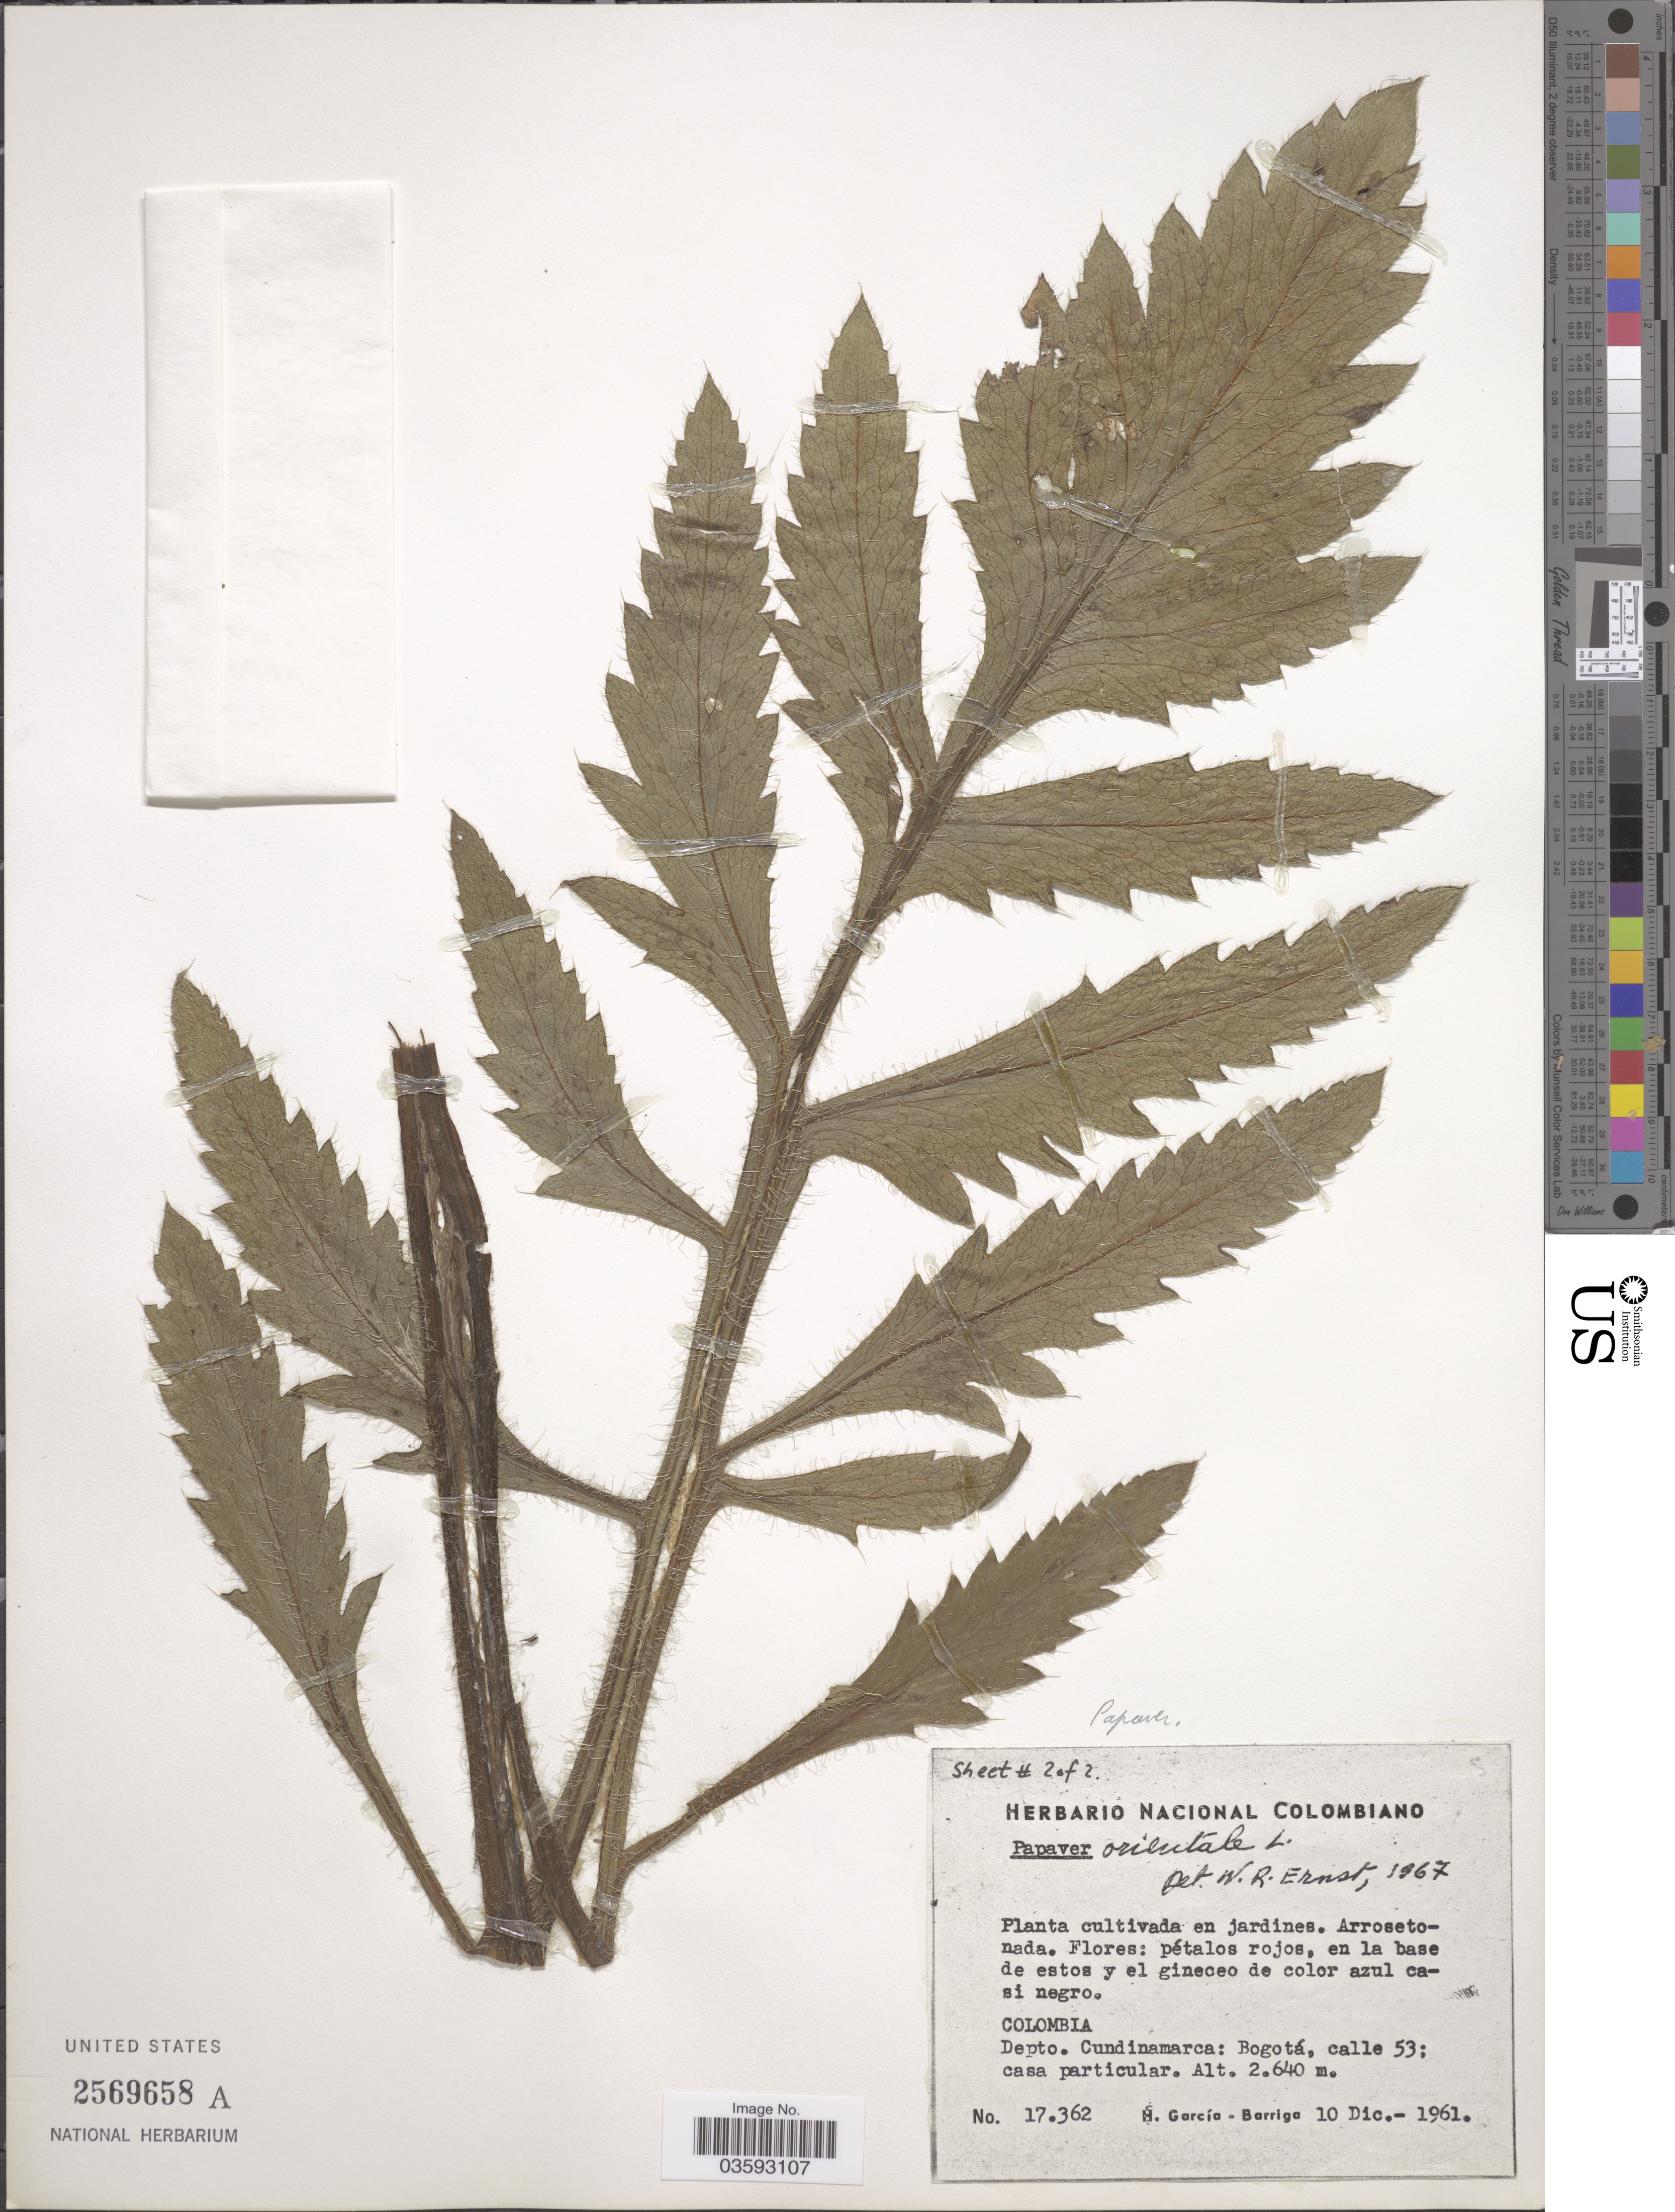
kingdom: Plantae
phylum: Tracheophyta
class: Magnoliopsida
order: Ranunculales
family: Papaveraceae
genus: Papaver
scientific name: Papaver orientale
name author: L.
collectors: H. García Barriga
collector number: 17362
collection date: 1961-12-10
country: Colombia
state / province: Cundinamarca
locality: Depto. Cundinamarca:: Bogotá, calle 53; casa particular.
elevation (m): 2640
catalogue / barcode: US 2569658A